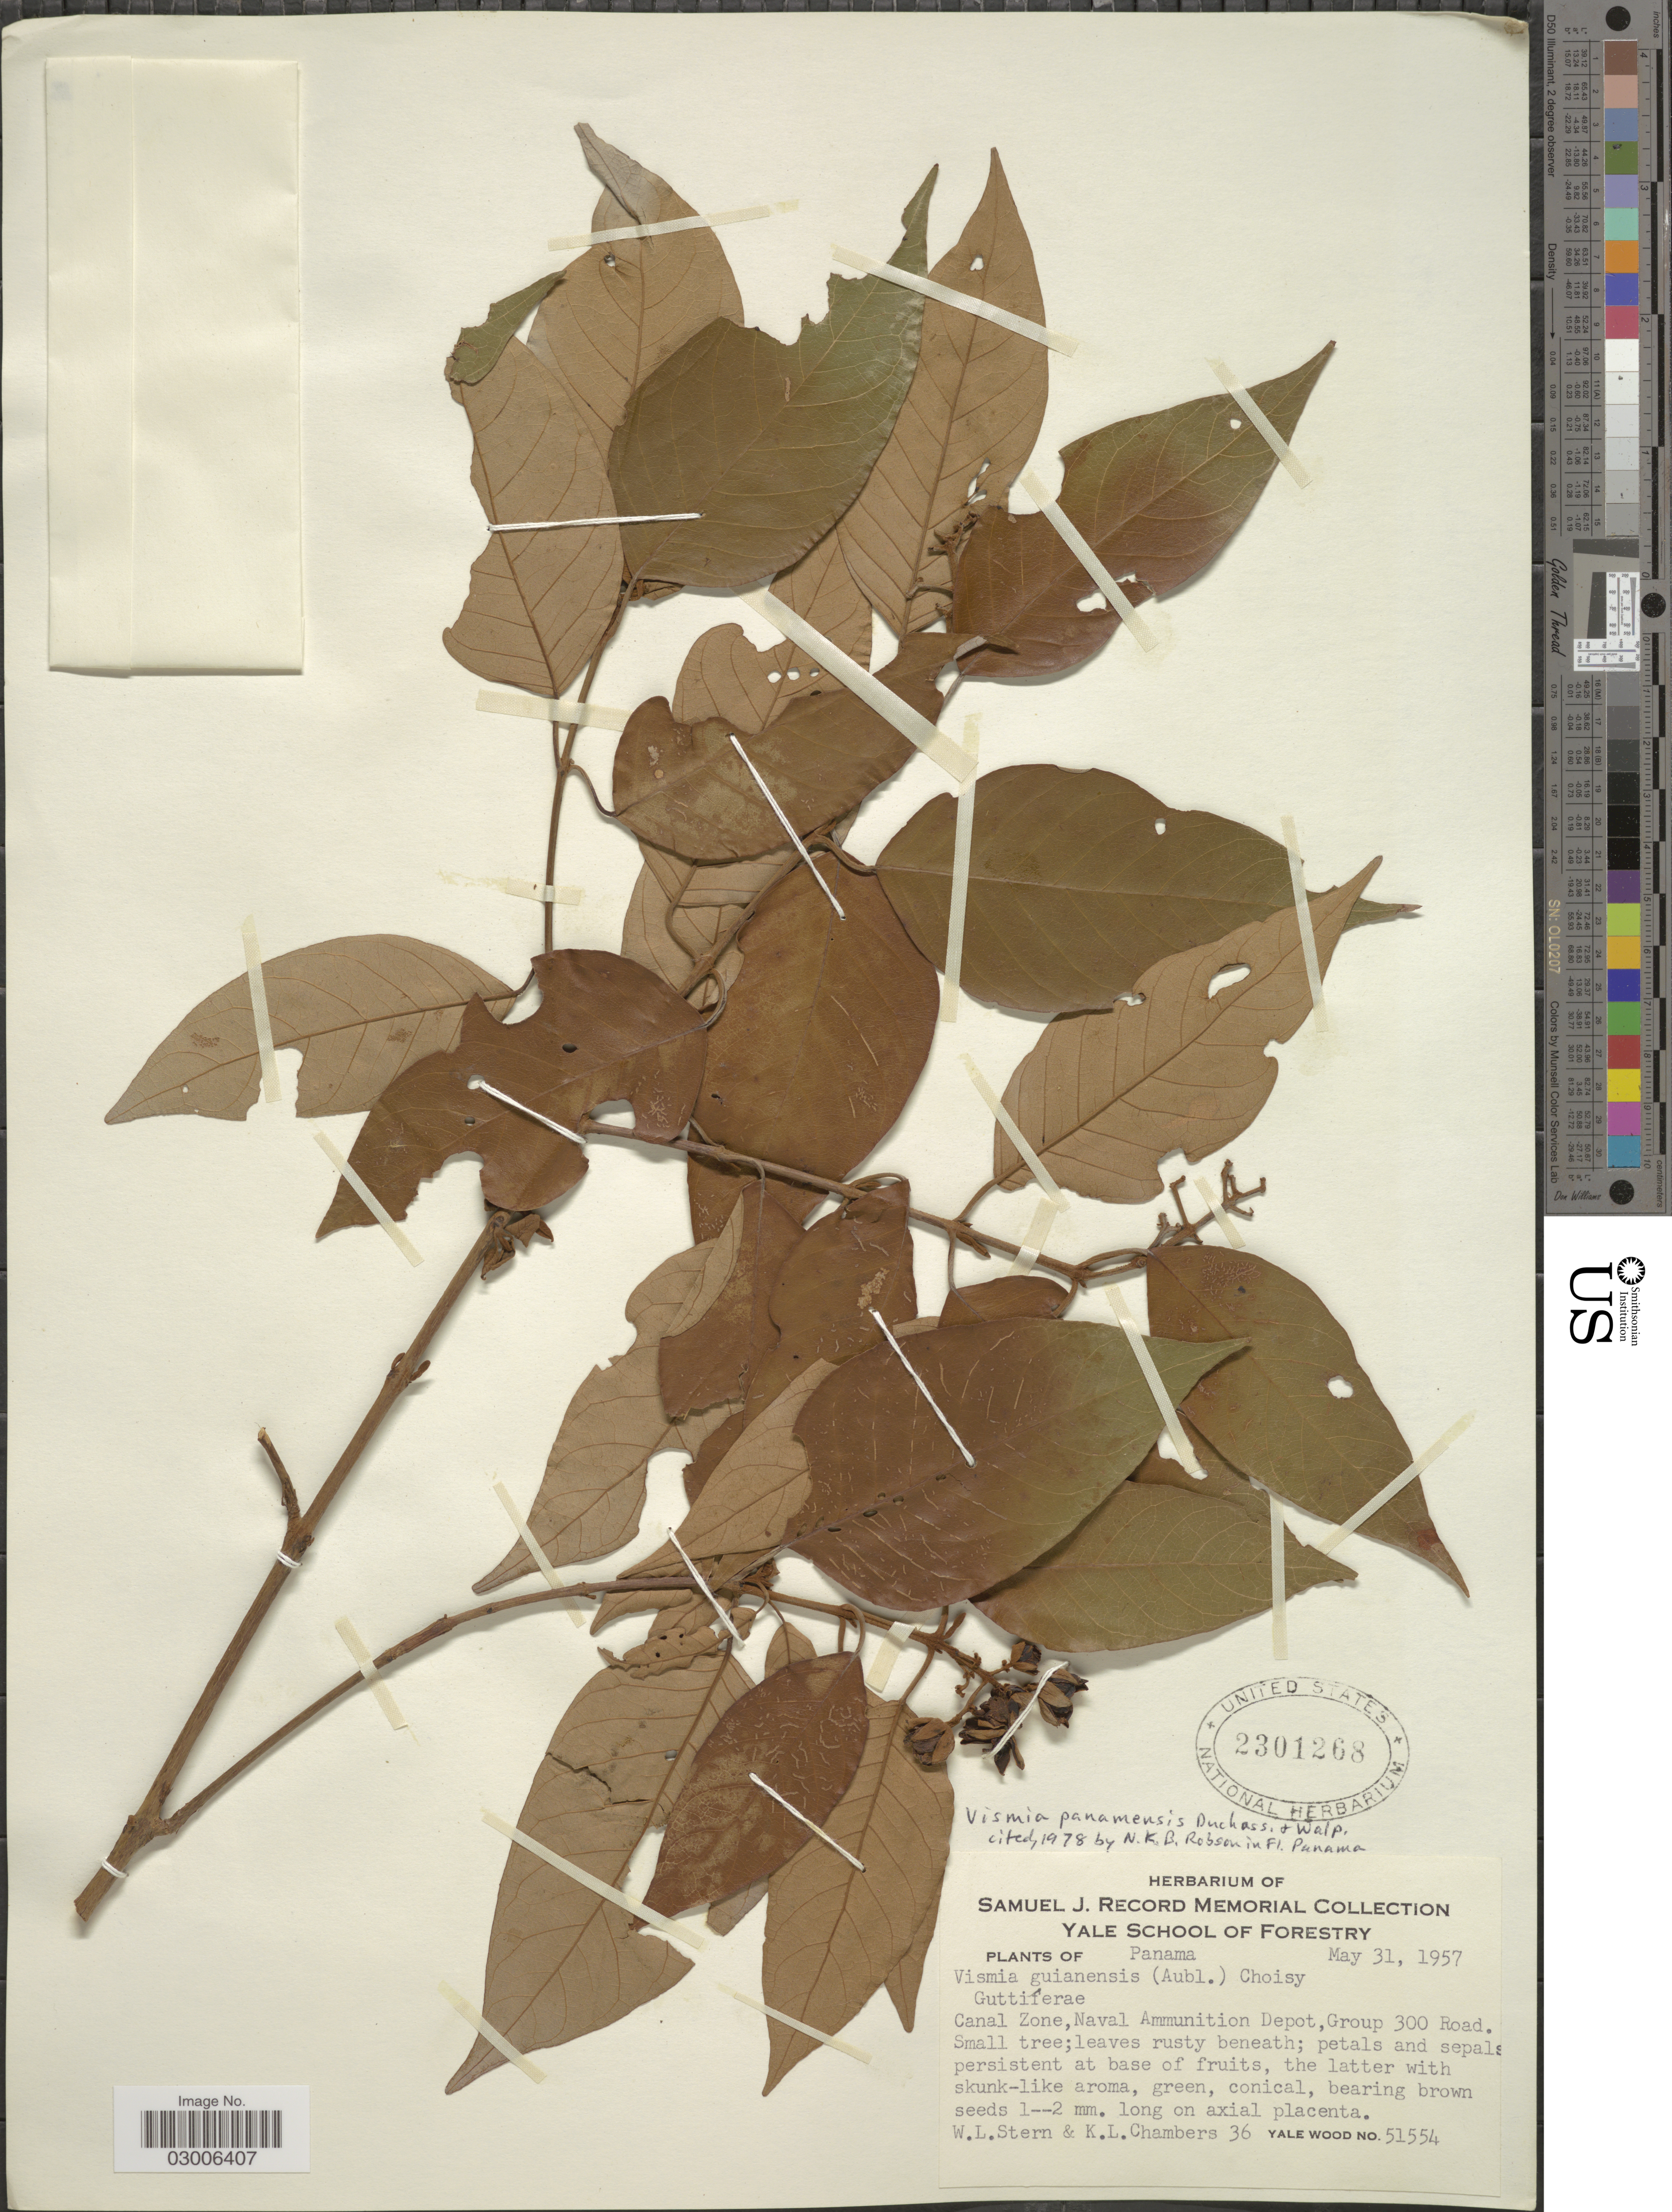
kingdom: Plantae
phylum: Tracheophyta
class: Magnoliopsida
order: Malpighiales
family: Hypericaceae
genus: Vismia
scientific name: Vismia panamensis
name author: Duchass. & Walp.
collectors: W. L. Stern & K. Chambers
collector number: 36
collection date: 1957-05-31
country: Panama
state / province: Colón / Panamá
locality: Canal Zone, Naval Ammunition Depot, Group 300 Road.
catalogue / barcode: US 2301268